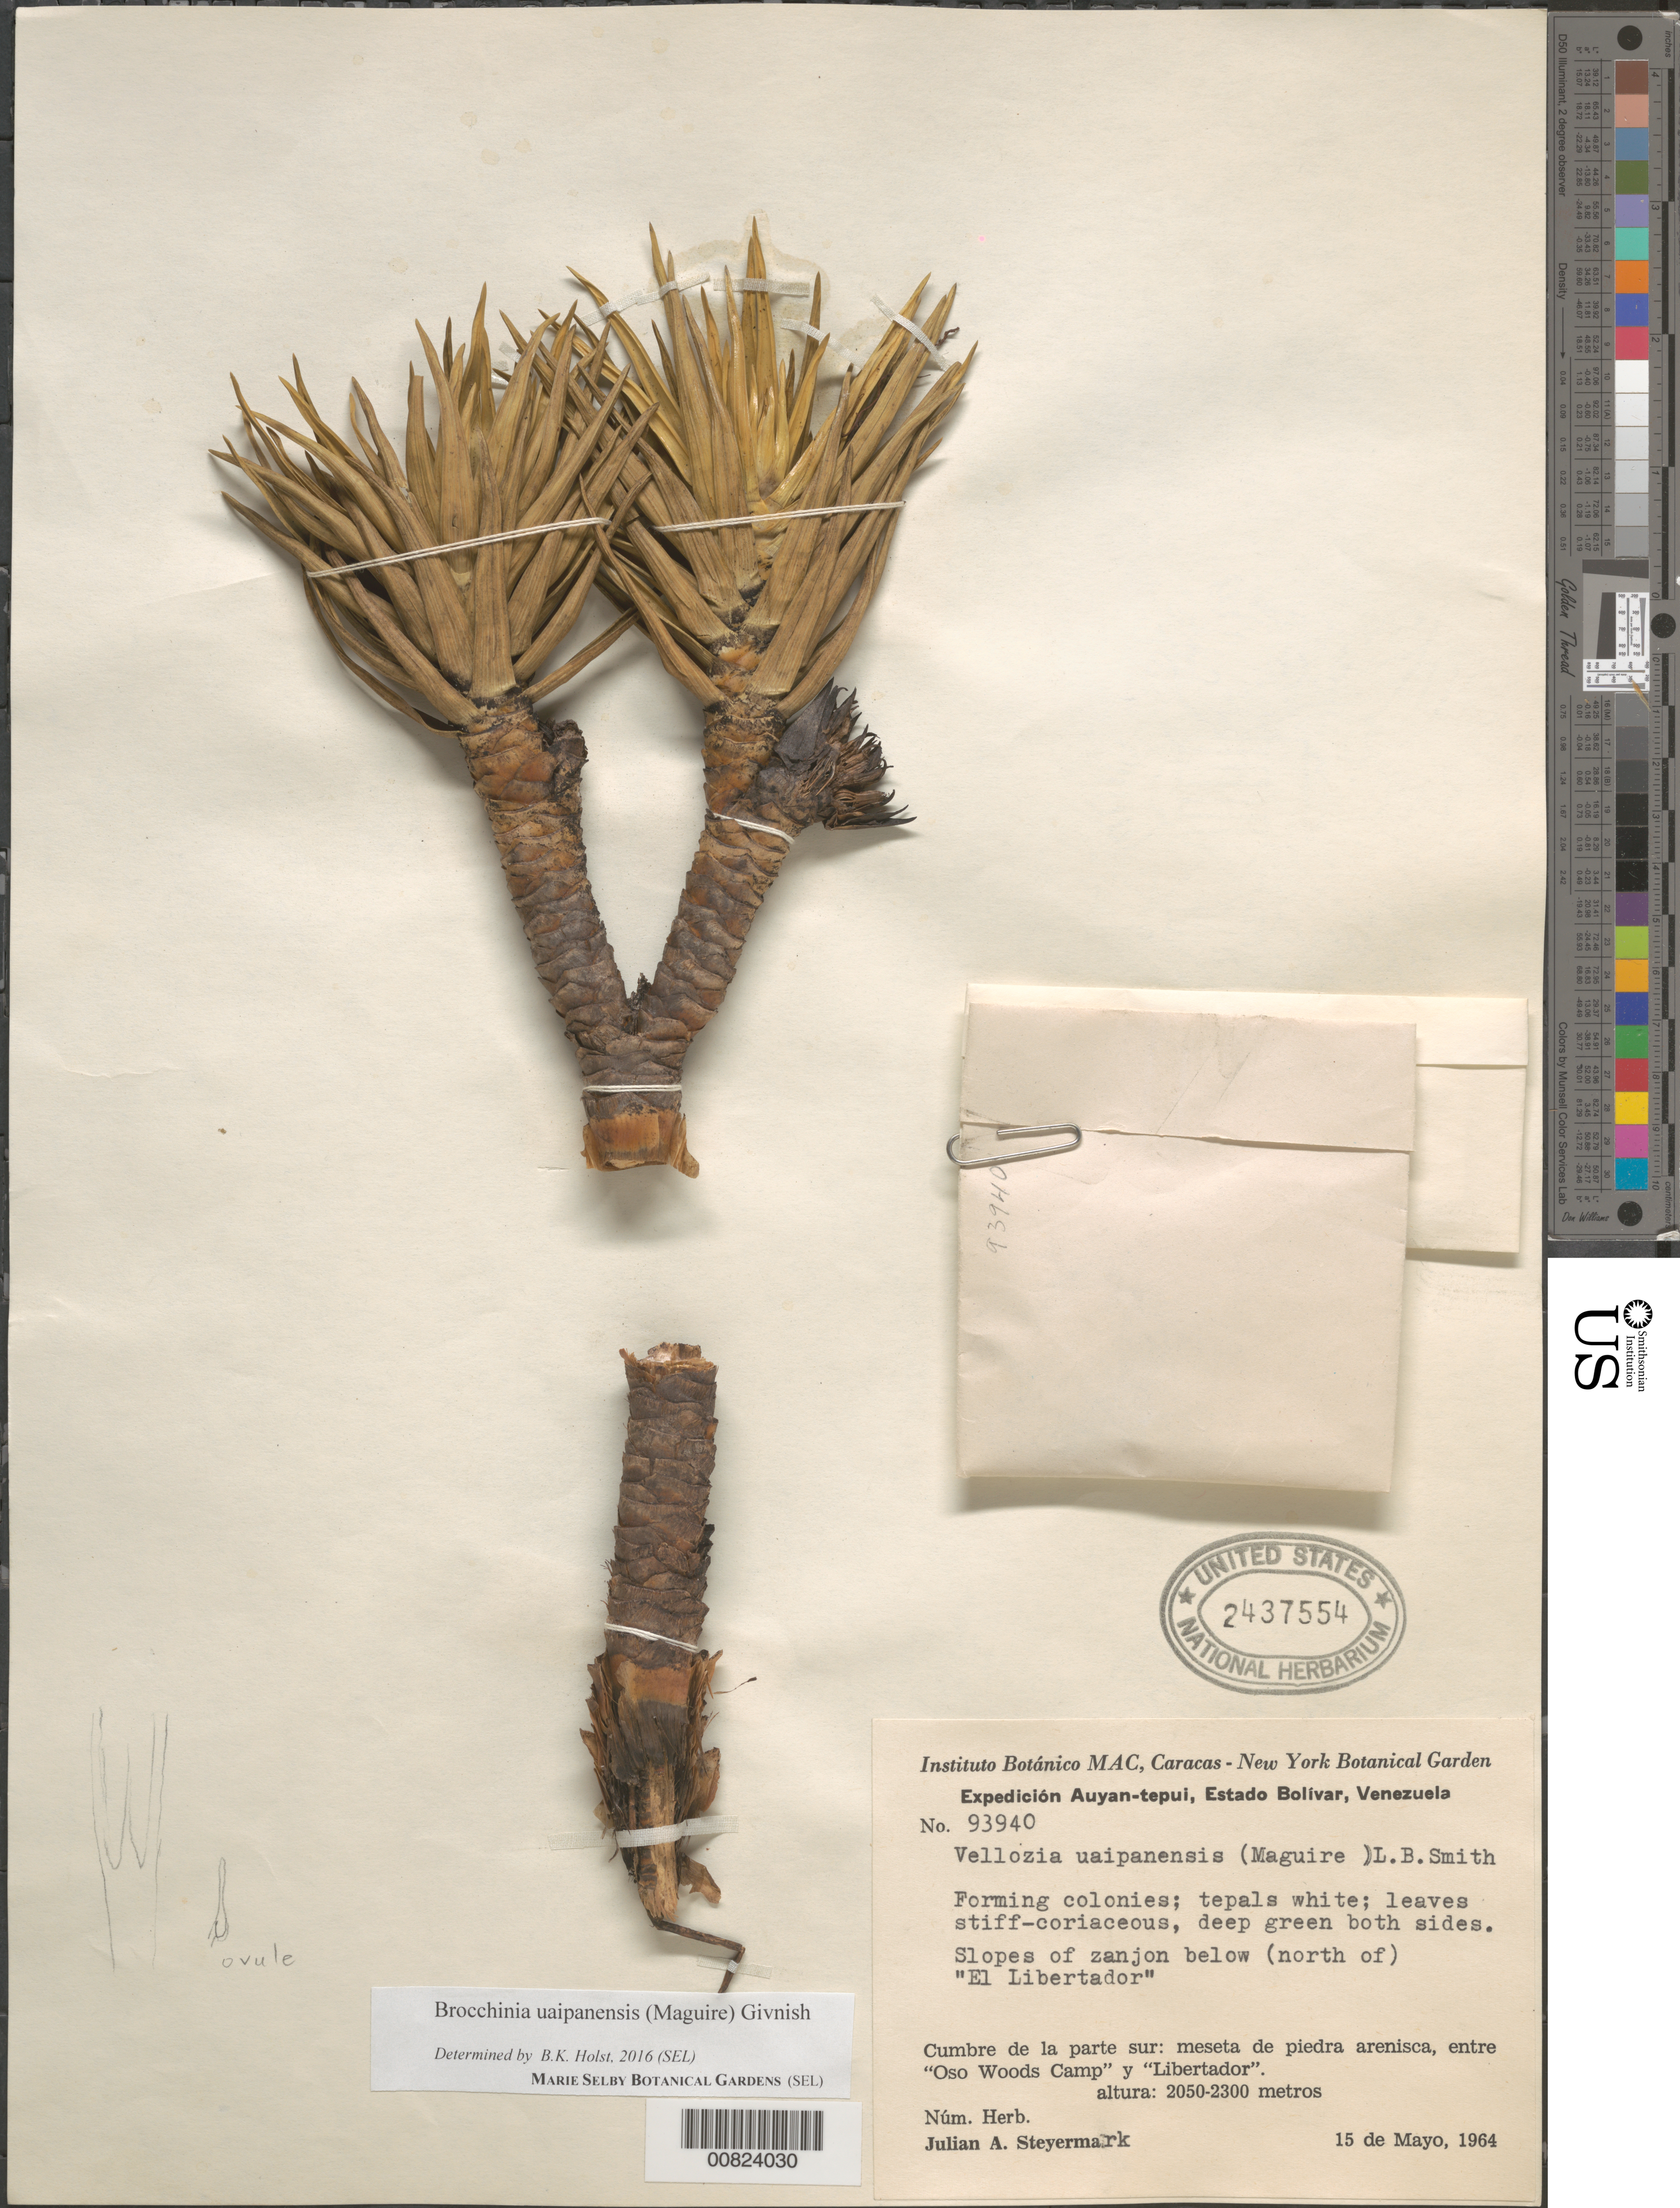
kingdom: Plantae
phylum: Tracheophyta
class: Liliopsida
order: Poales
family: Bromeliaceae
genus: Brocchinia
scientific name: Brocchinia uaipanensis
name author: (Maguire) Givnish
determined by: Holst, Bruce K.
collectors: J. Steyermark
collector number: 93940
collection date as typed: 15-May-64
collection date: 1964-05-15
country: Venezuela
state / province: Bolívar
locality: Auyan-tepuí, entre Oso Woods Camp y Libertador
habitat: Cumbre de la parte sur; meseta de piedra arenisca; crevices of zanjon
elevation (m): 2050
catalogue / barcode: US 2437554